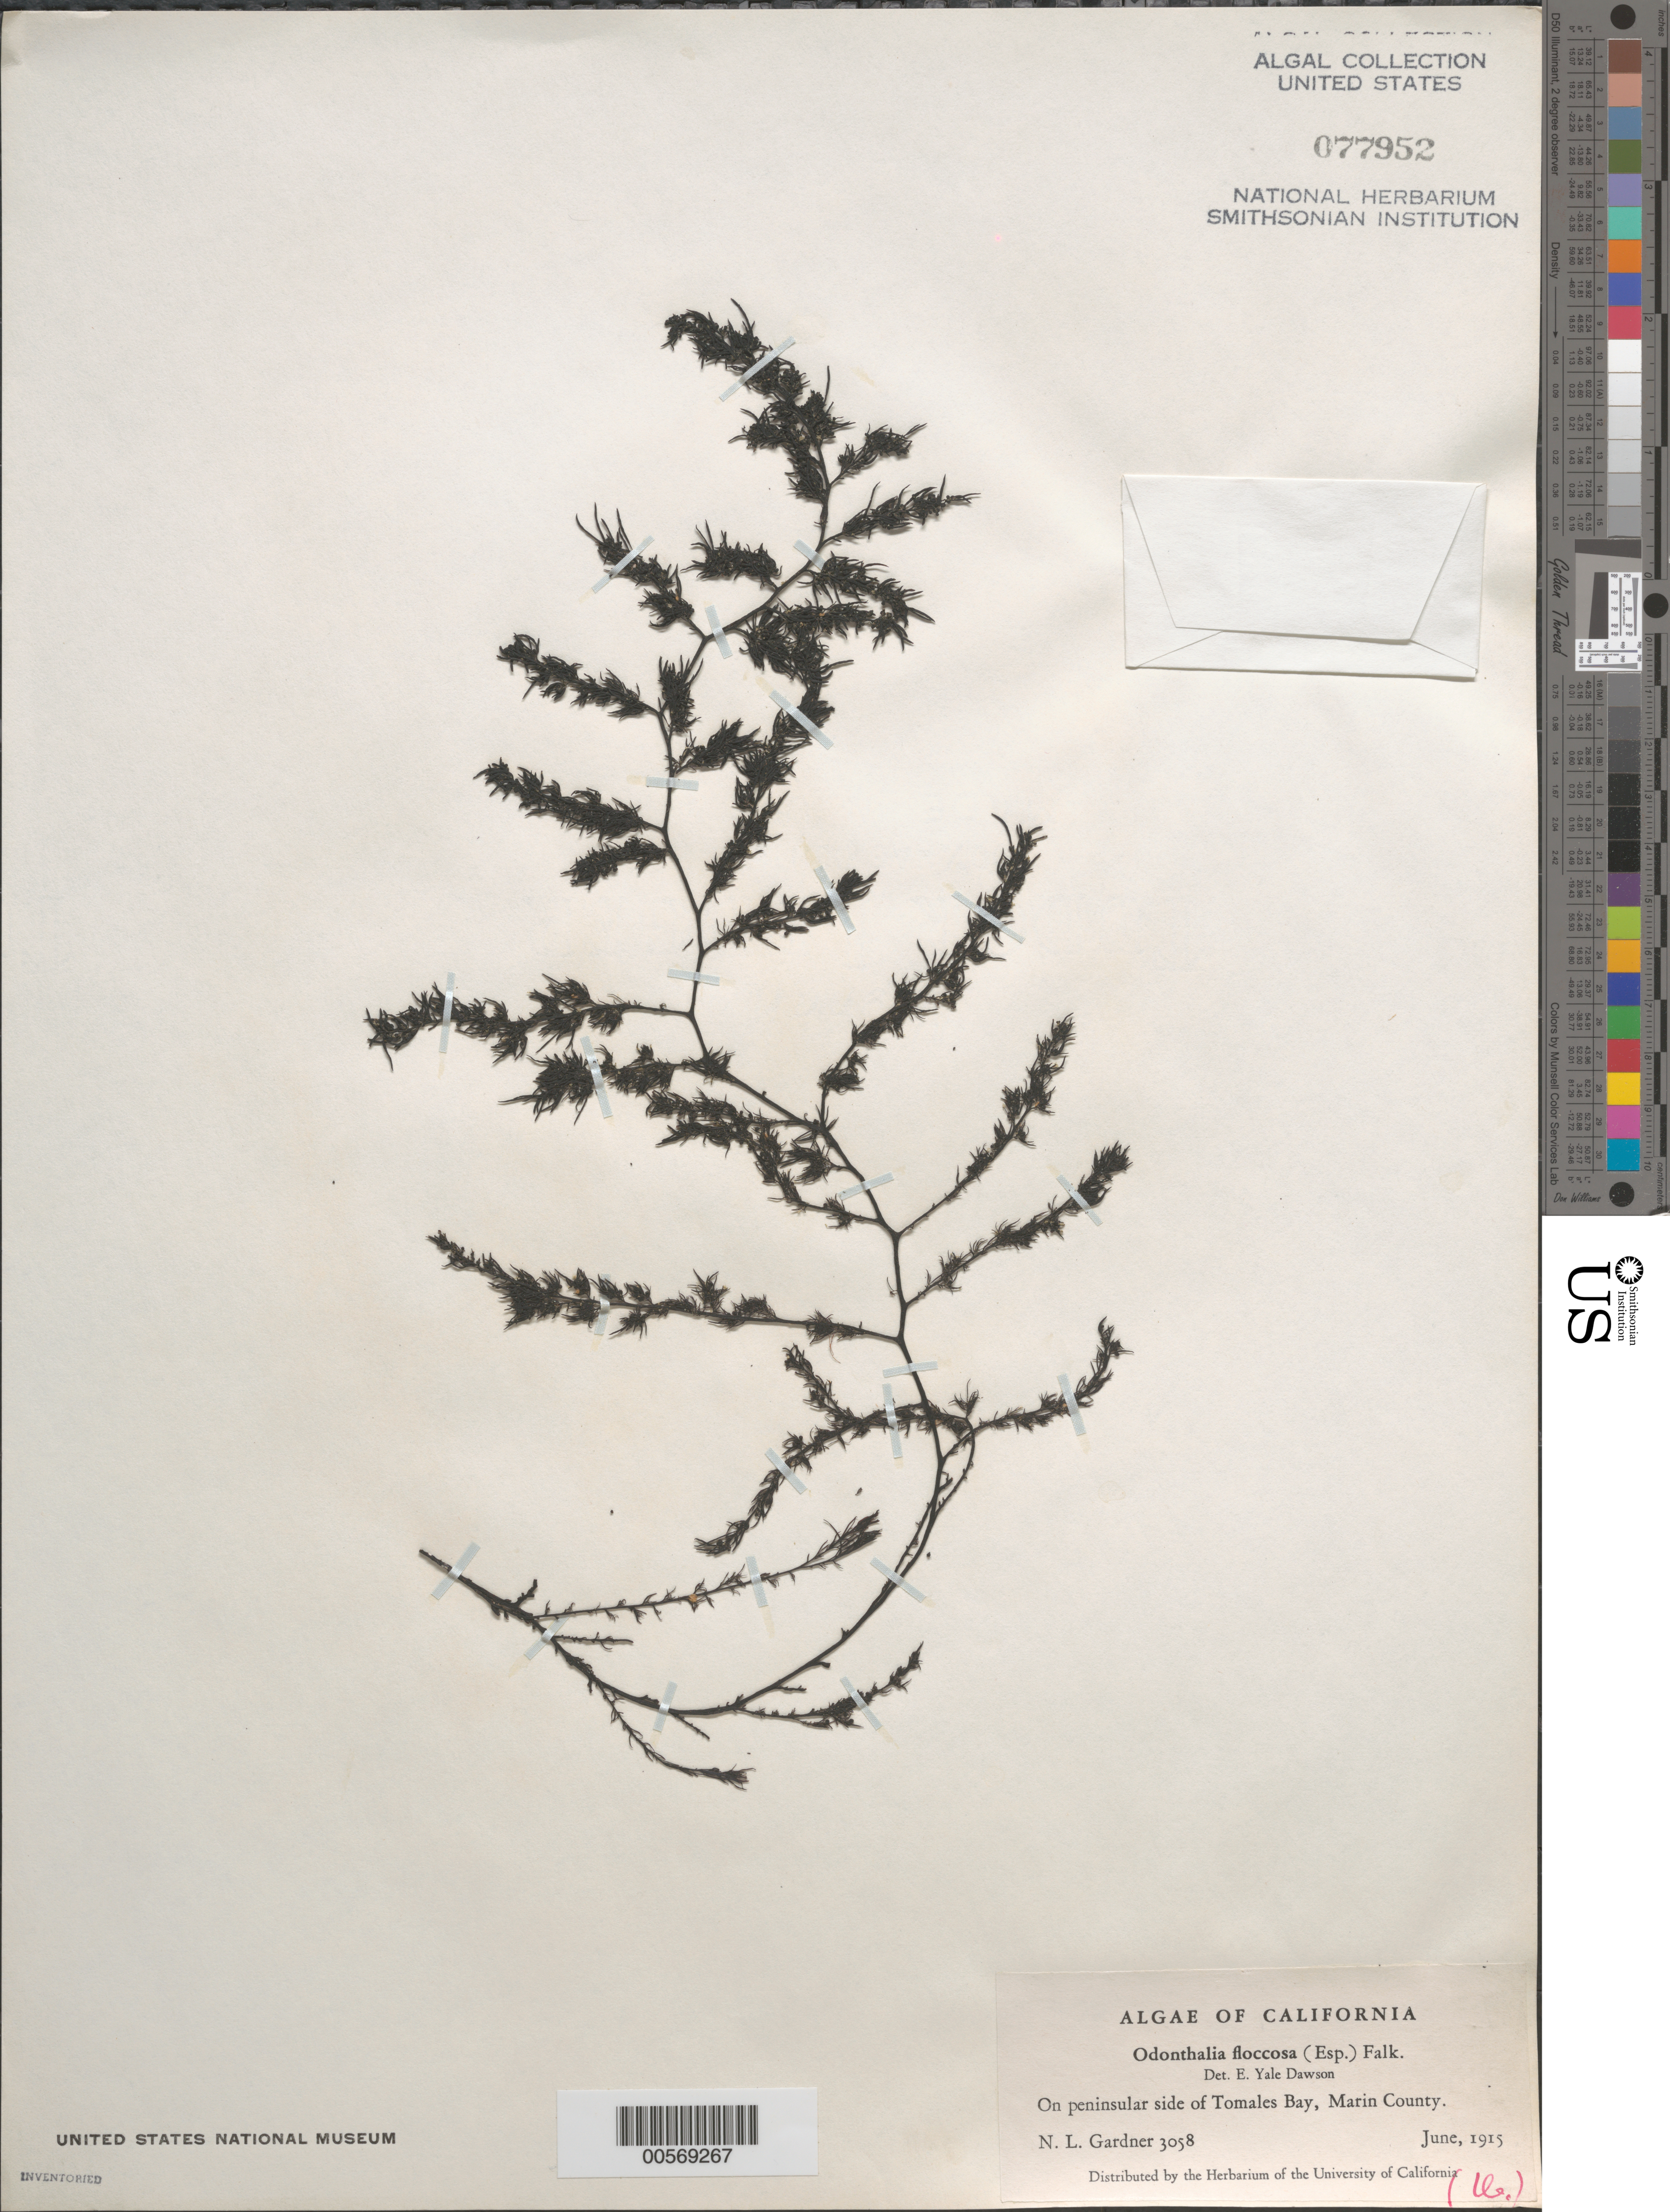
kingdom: Plantae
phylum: Rhodophyta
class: Florideophyceae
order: Ceramiales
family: Rhodomelaceae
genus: Odonthalia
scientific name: Odonthalia floccosa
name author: (Esper) Falkenb.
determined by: Dawson, E. Y.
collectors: N. Gardner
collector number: NLG 3058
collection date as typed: Jun 1915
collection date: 1915-06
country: United States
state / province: California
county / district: Marin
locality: Tomales Bay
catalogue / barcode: US 77952